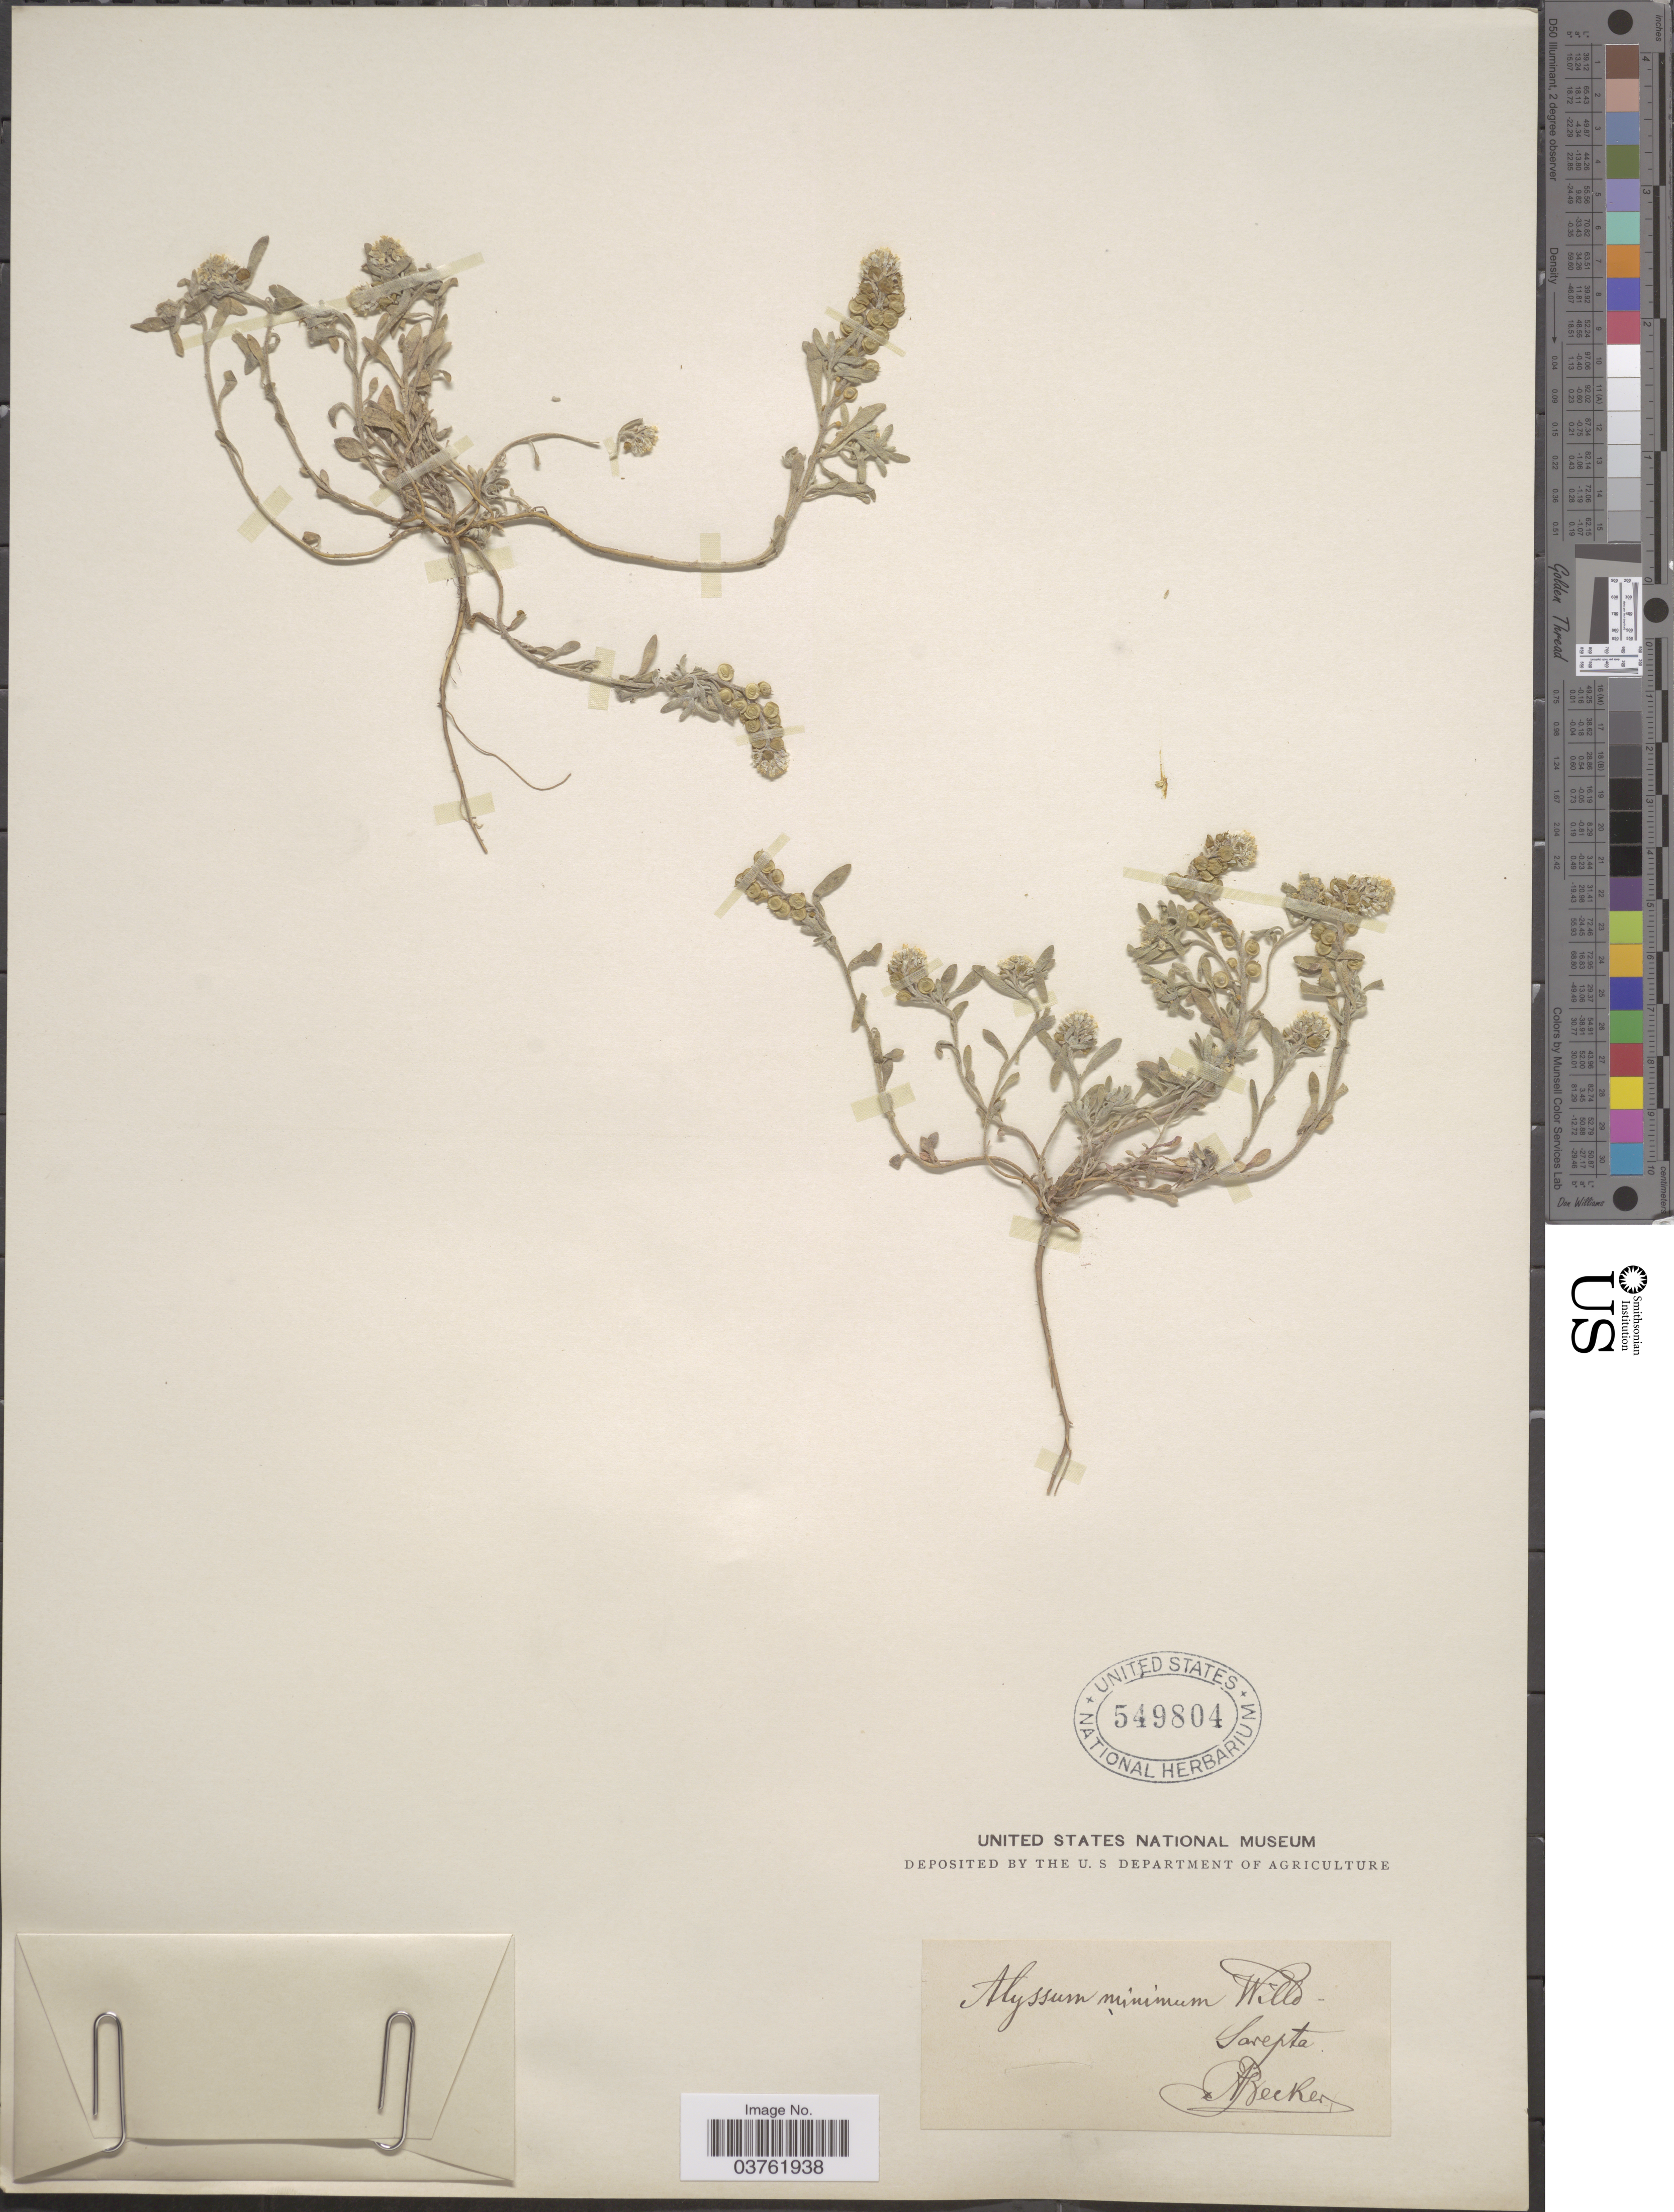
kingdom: Plantae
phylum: Tracheophyta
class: Magnoliopsida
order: Brassicales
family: Brassicaceae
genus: Alyssum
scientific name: Alyssum minimum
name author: L.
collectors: A. Becker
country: Russian Federation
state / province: Volgograd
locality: Sarepta.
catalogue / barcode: US 549804